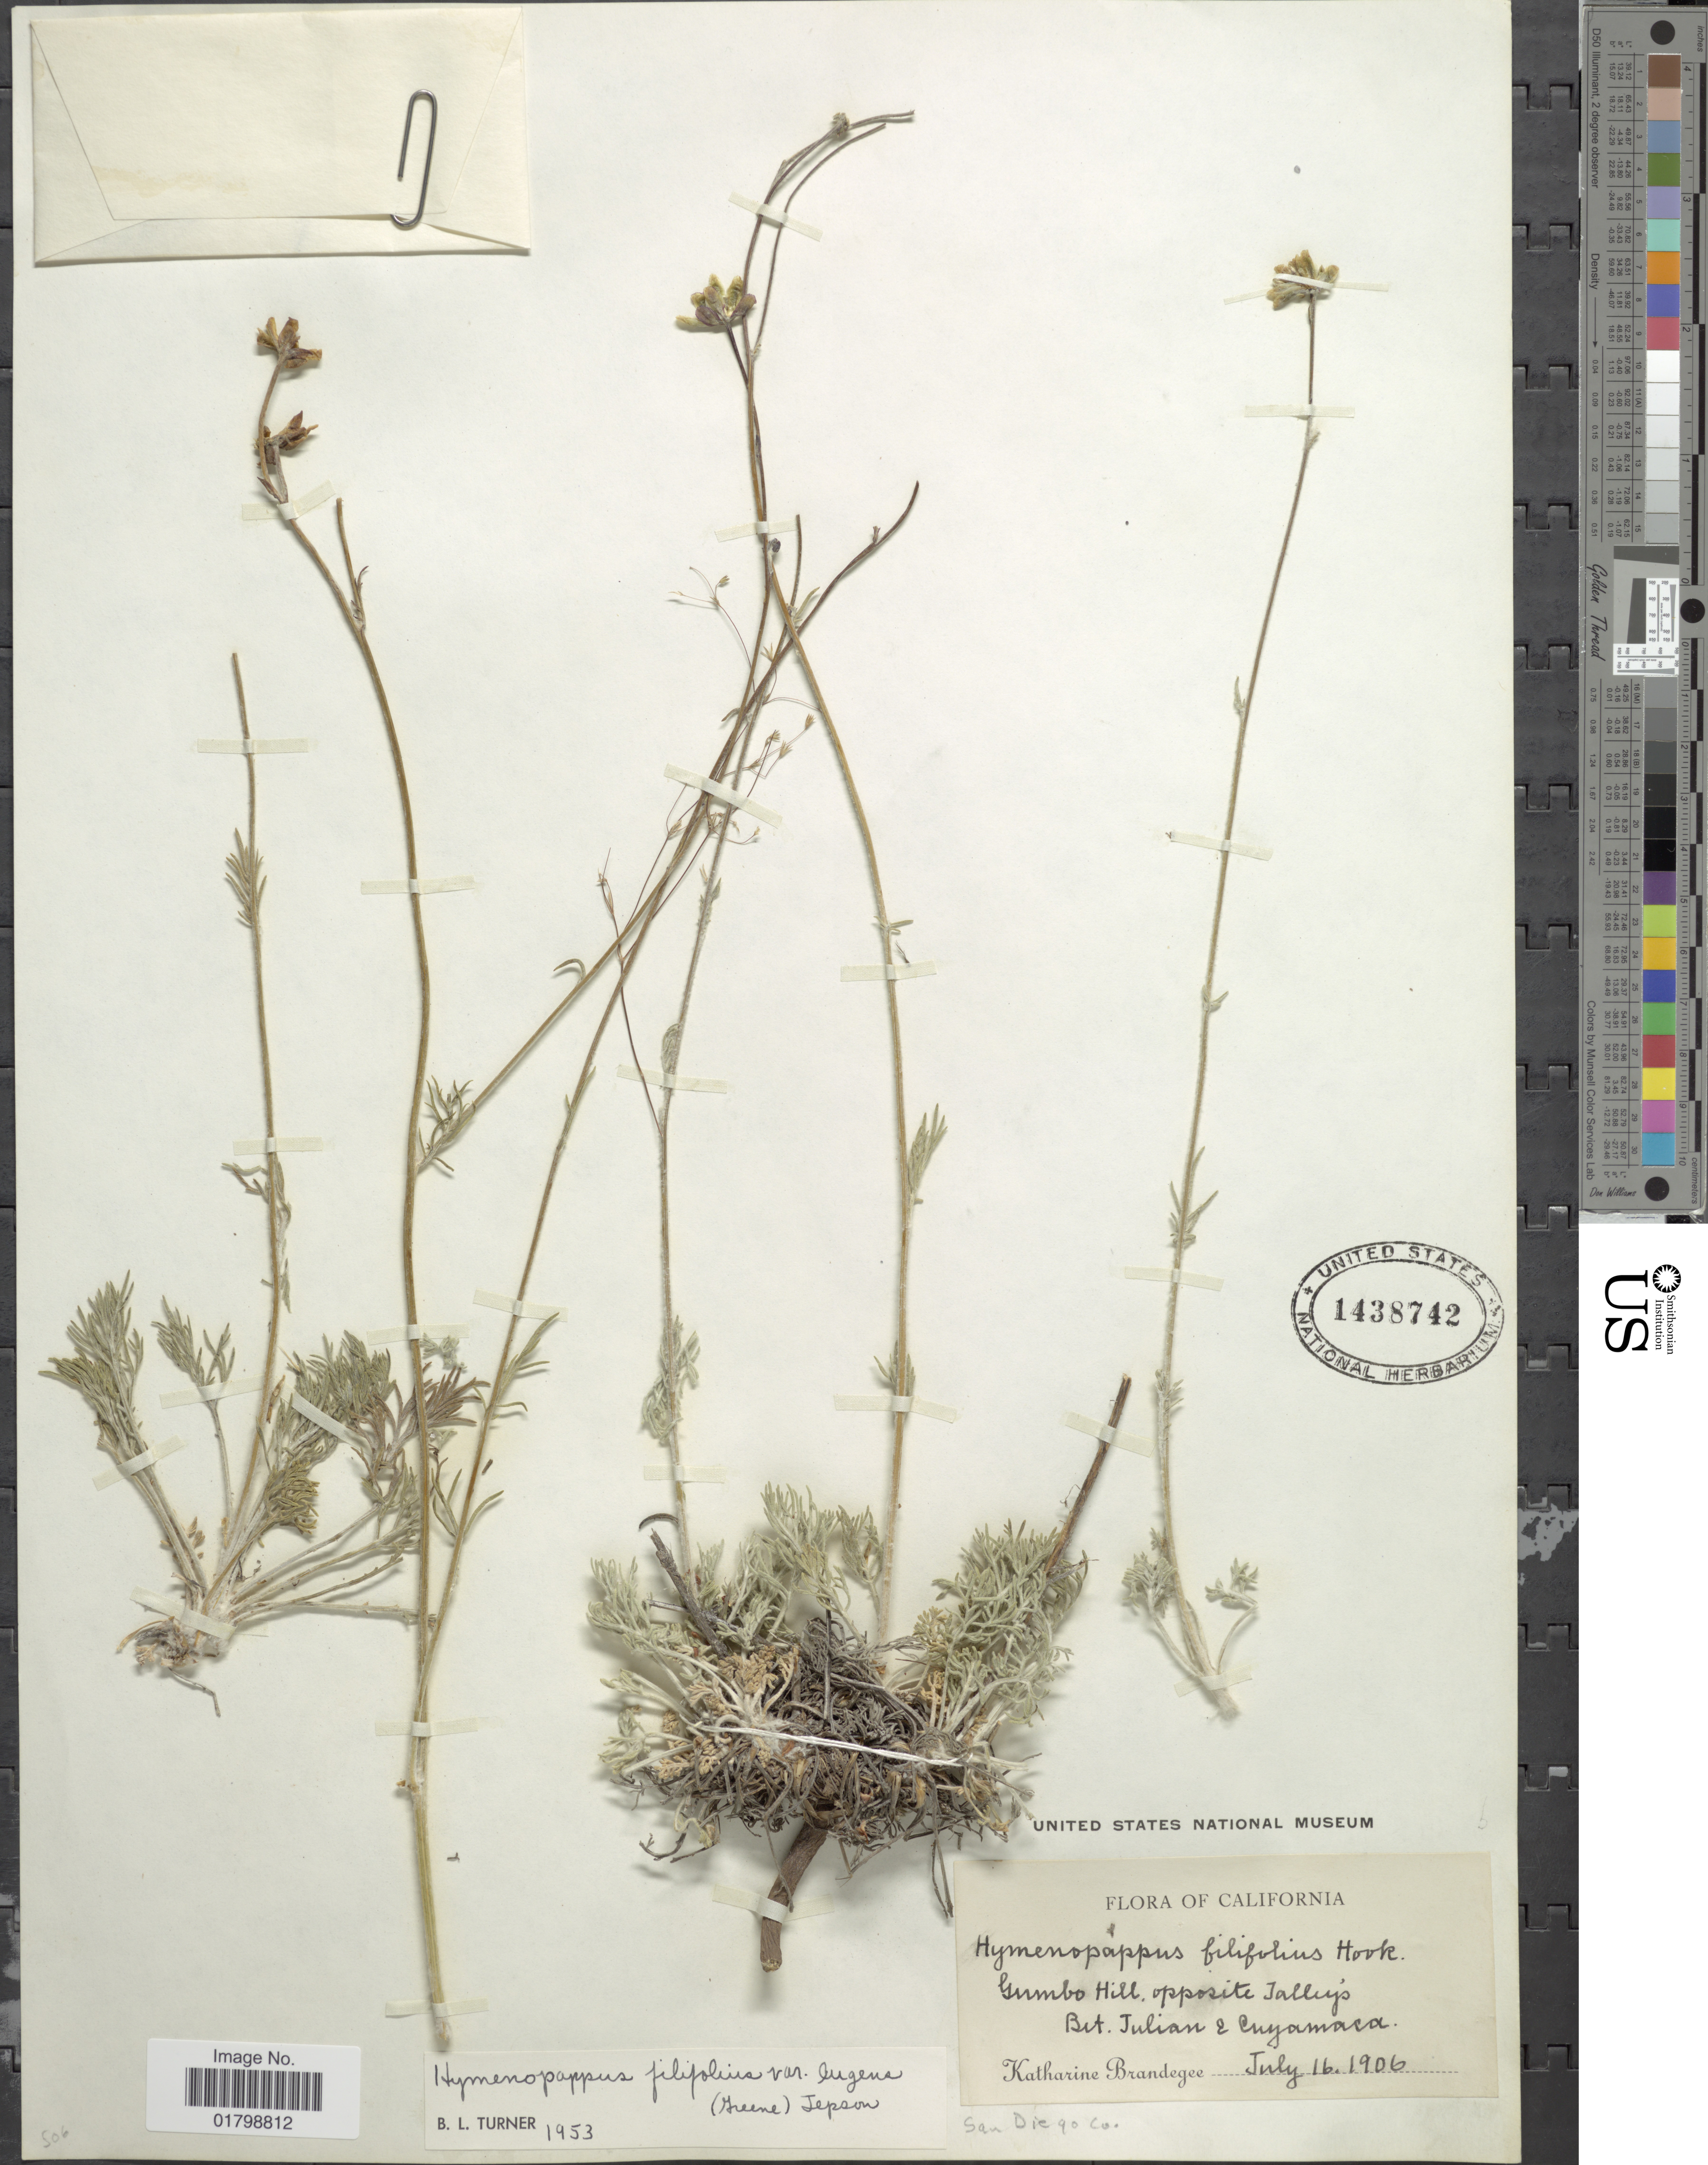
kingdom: Plantae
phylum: Tracheophyta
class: Magnoliopsida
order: Asterales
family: Asteraceae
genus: Hymenopappus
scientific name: Hymenopappus filifolius var. lugens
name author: (Greene) Jeps.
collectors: M. K. Brandegee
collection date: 1906-07-16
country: United States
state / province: California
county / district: San Diego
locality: San Diego Co.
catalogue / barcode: US 1438742